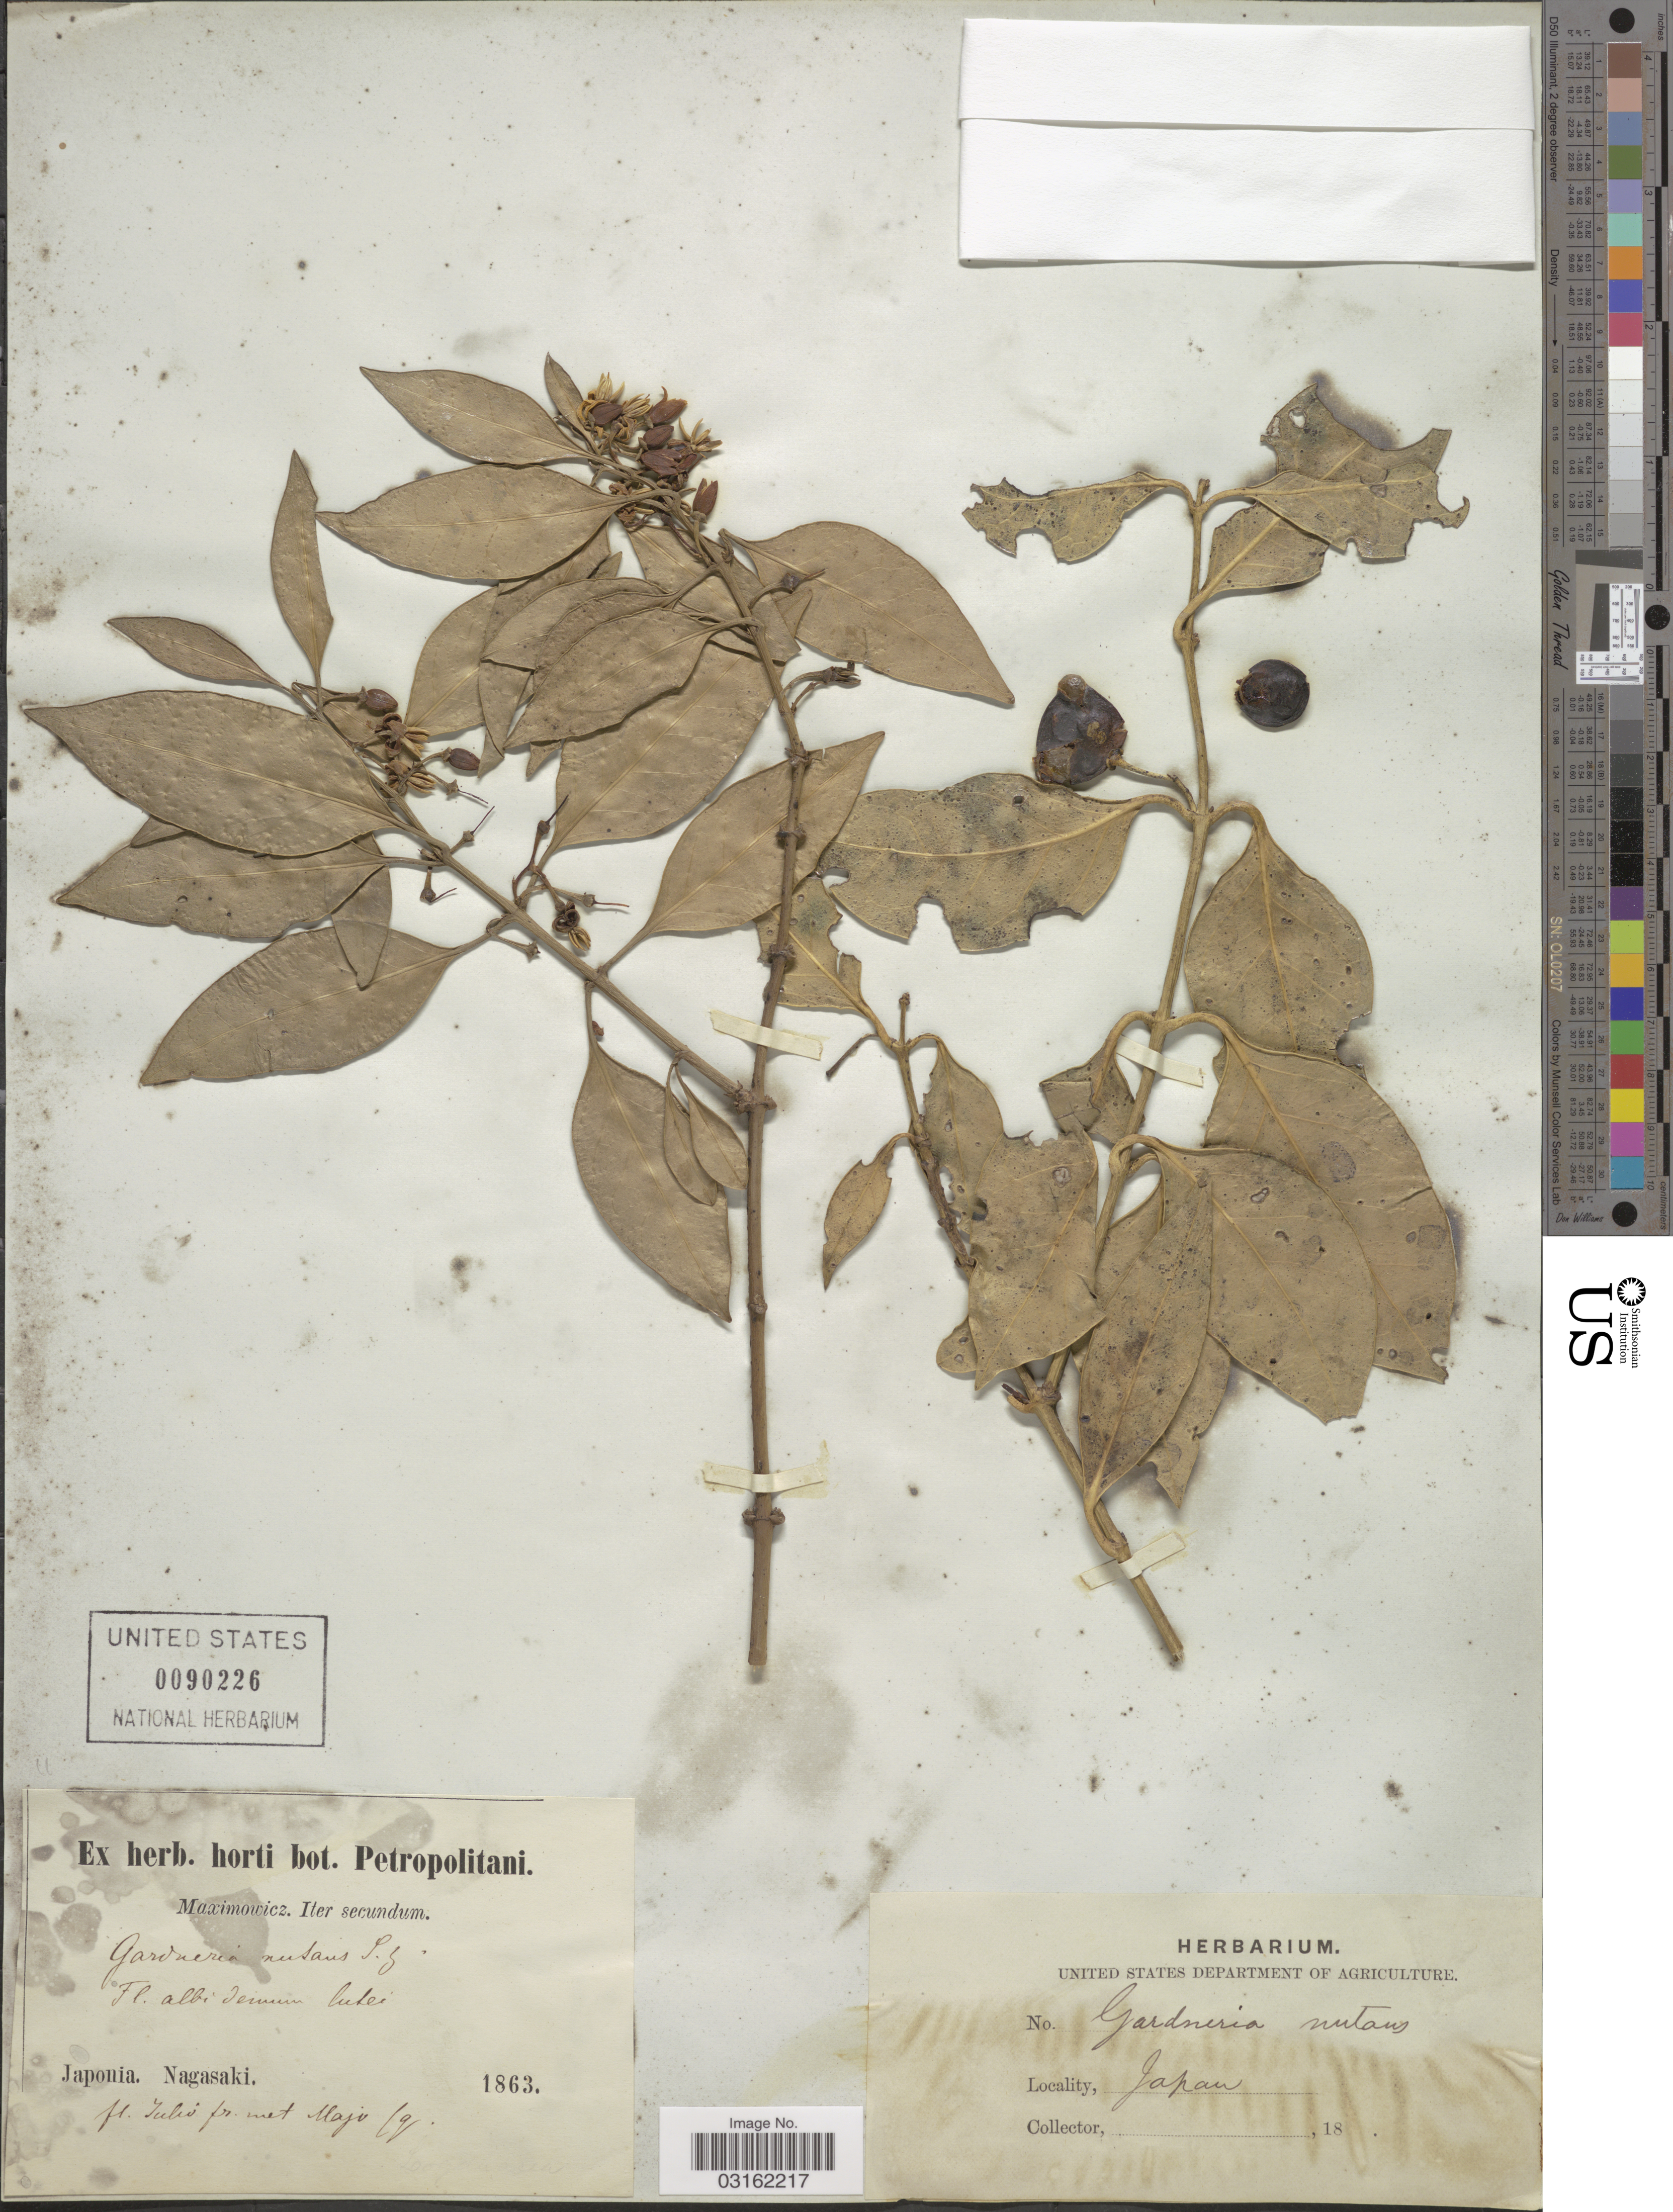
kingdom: Plantae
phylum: Tracheophyta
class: Magnoliopsida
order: Gentianales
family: Loganiaceae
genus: Gardneria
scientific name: Gardneria nutans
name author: (Zucc.) Siebold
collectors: -. Maximowicz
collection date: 1863-05/1863-07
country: Japan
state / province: Nagasaki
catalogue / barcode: US 90226